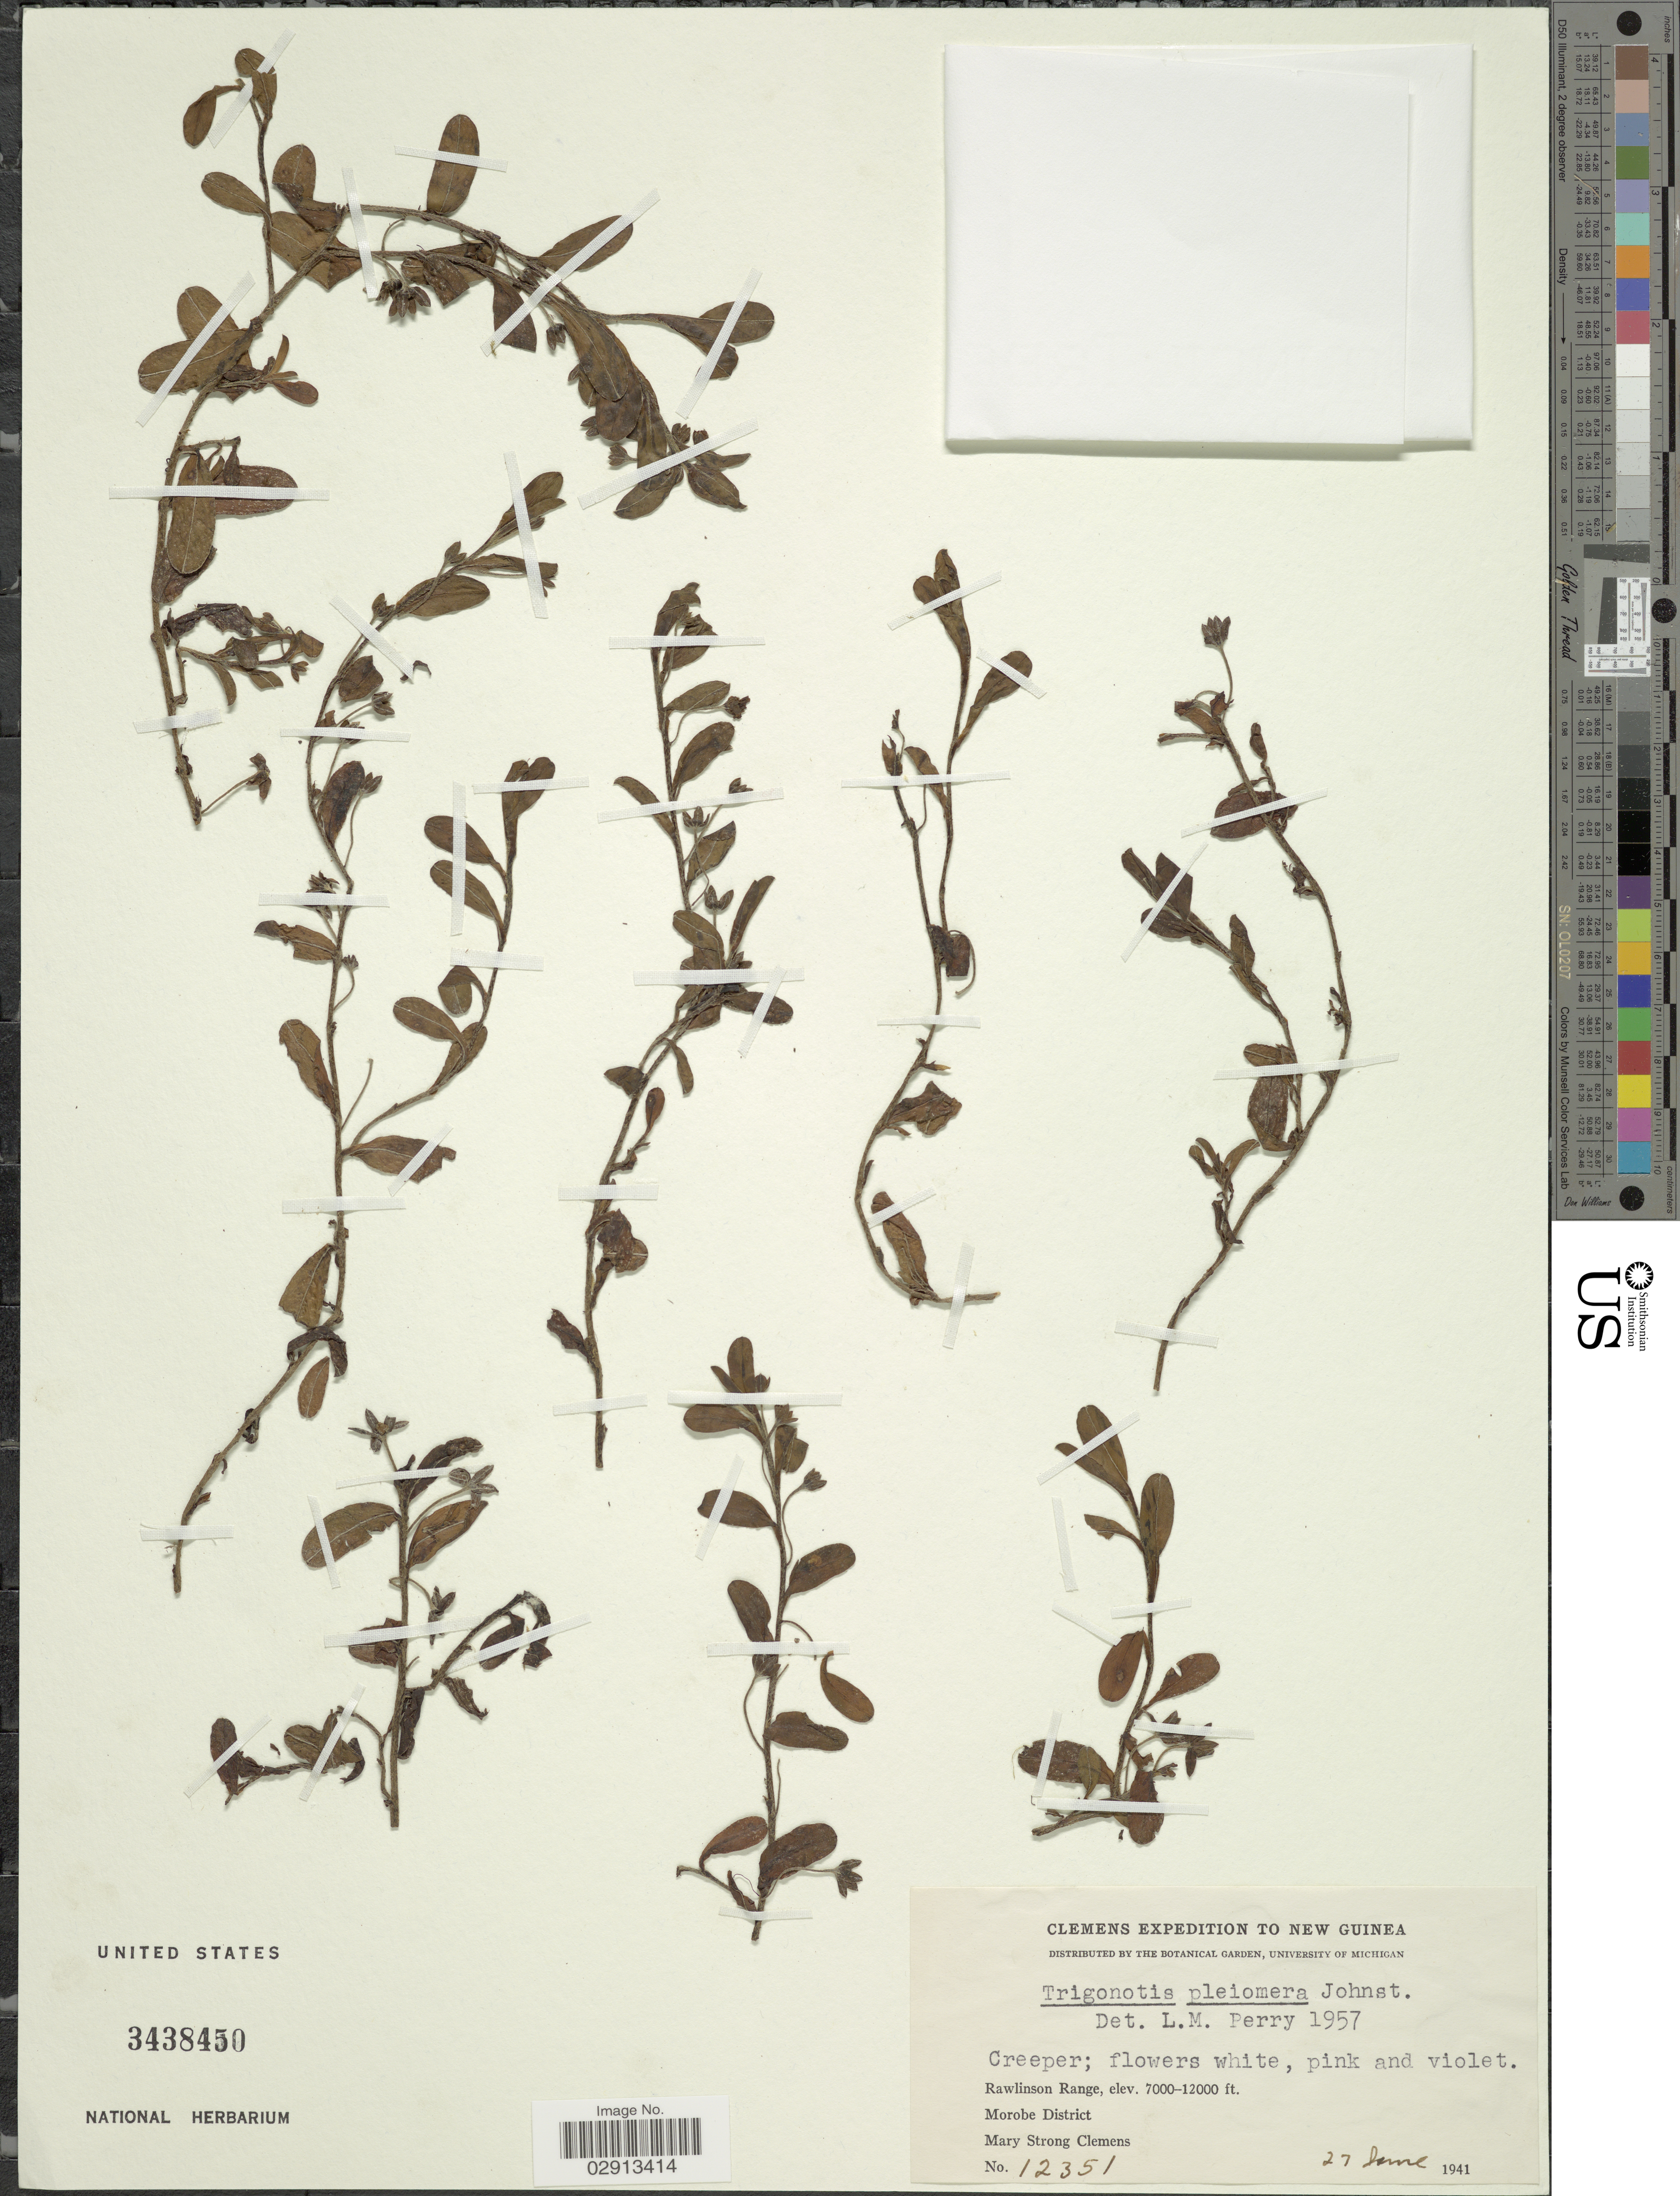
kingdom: Plantae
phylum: Tracheophyta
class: Magnoliopsida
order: Boraginales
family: Boraginaceae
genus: Trigonotis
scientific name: Trigonotis pleiomera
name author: I.M. Johnst.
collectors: M. S. Clemens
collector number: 12351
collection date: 1941-06-27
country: Papua New Guinea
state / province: Morobe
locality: New Guinea. Rawlinson Range. Morobe District.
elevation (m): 2134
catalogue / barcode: US 3438450